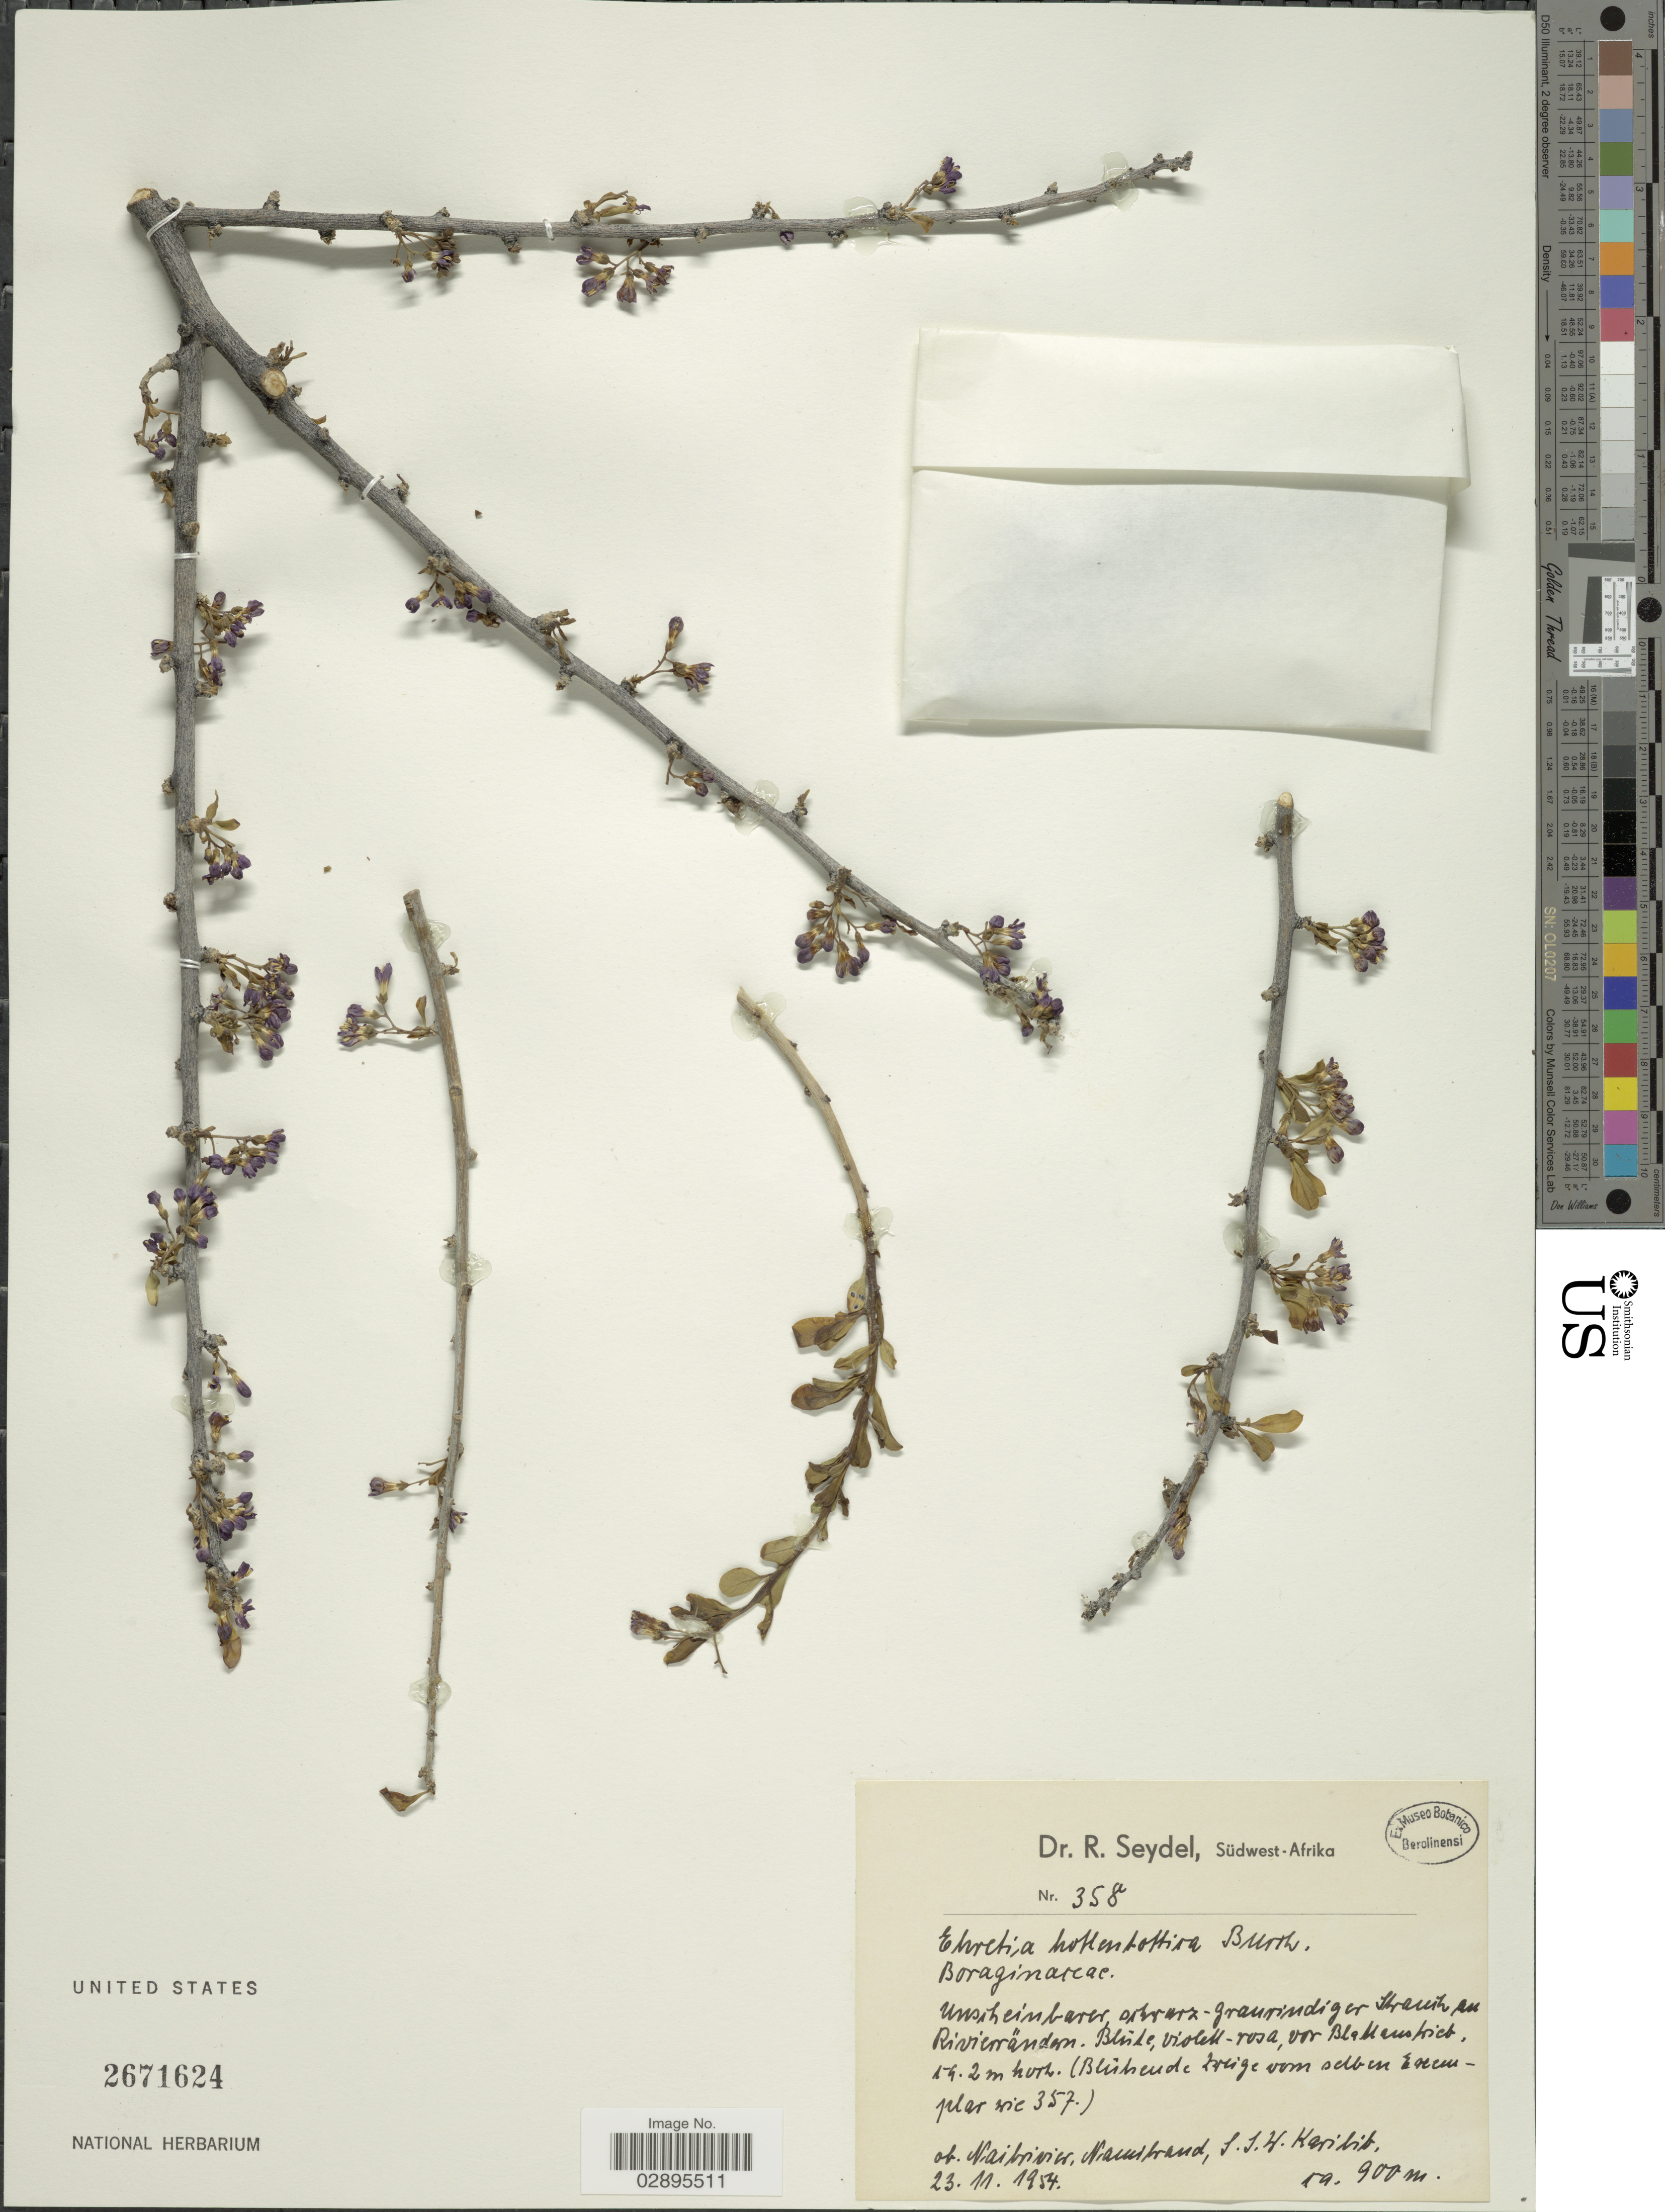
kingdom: Plantae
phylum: Tracheophyta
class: Magnoliopsida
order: Boraginales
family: Ehretiaceae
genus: Ehretia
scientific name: Ehretia hottentotica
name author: Burch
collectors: R. Seydel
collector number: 358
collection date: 1954-11-23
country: Namibia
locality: Südwest-Afrika. Naibrivier, Nausbrand, S.S.W. Karibib.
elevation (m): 900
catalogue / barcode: US 2671624